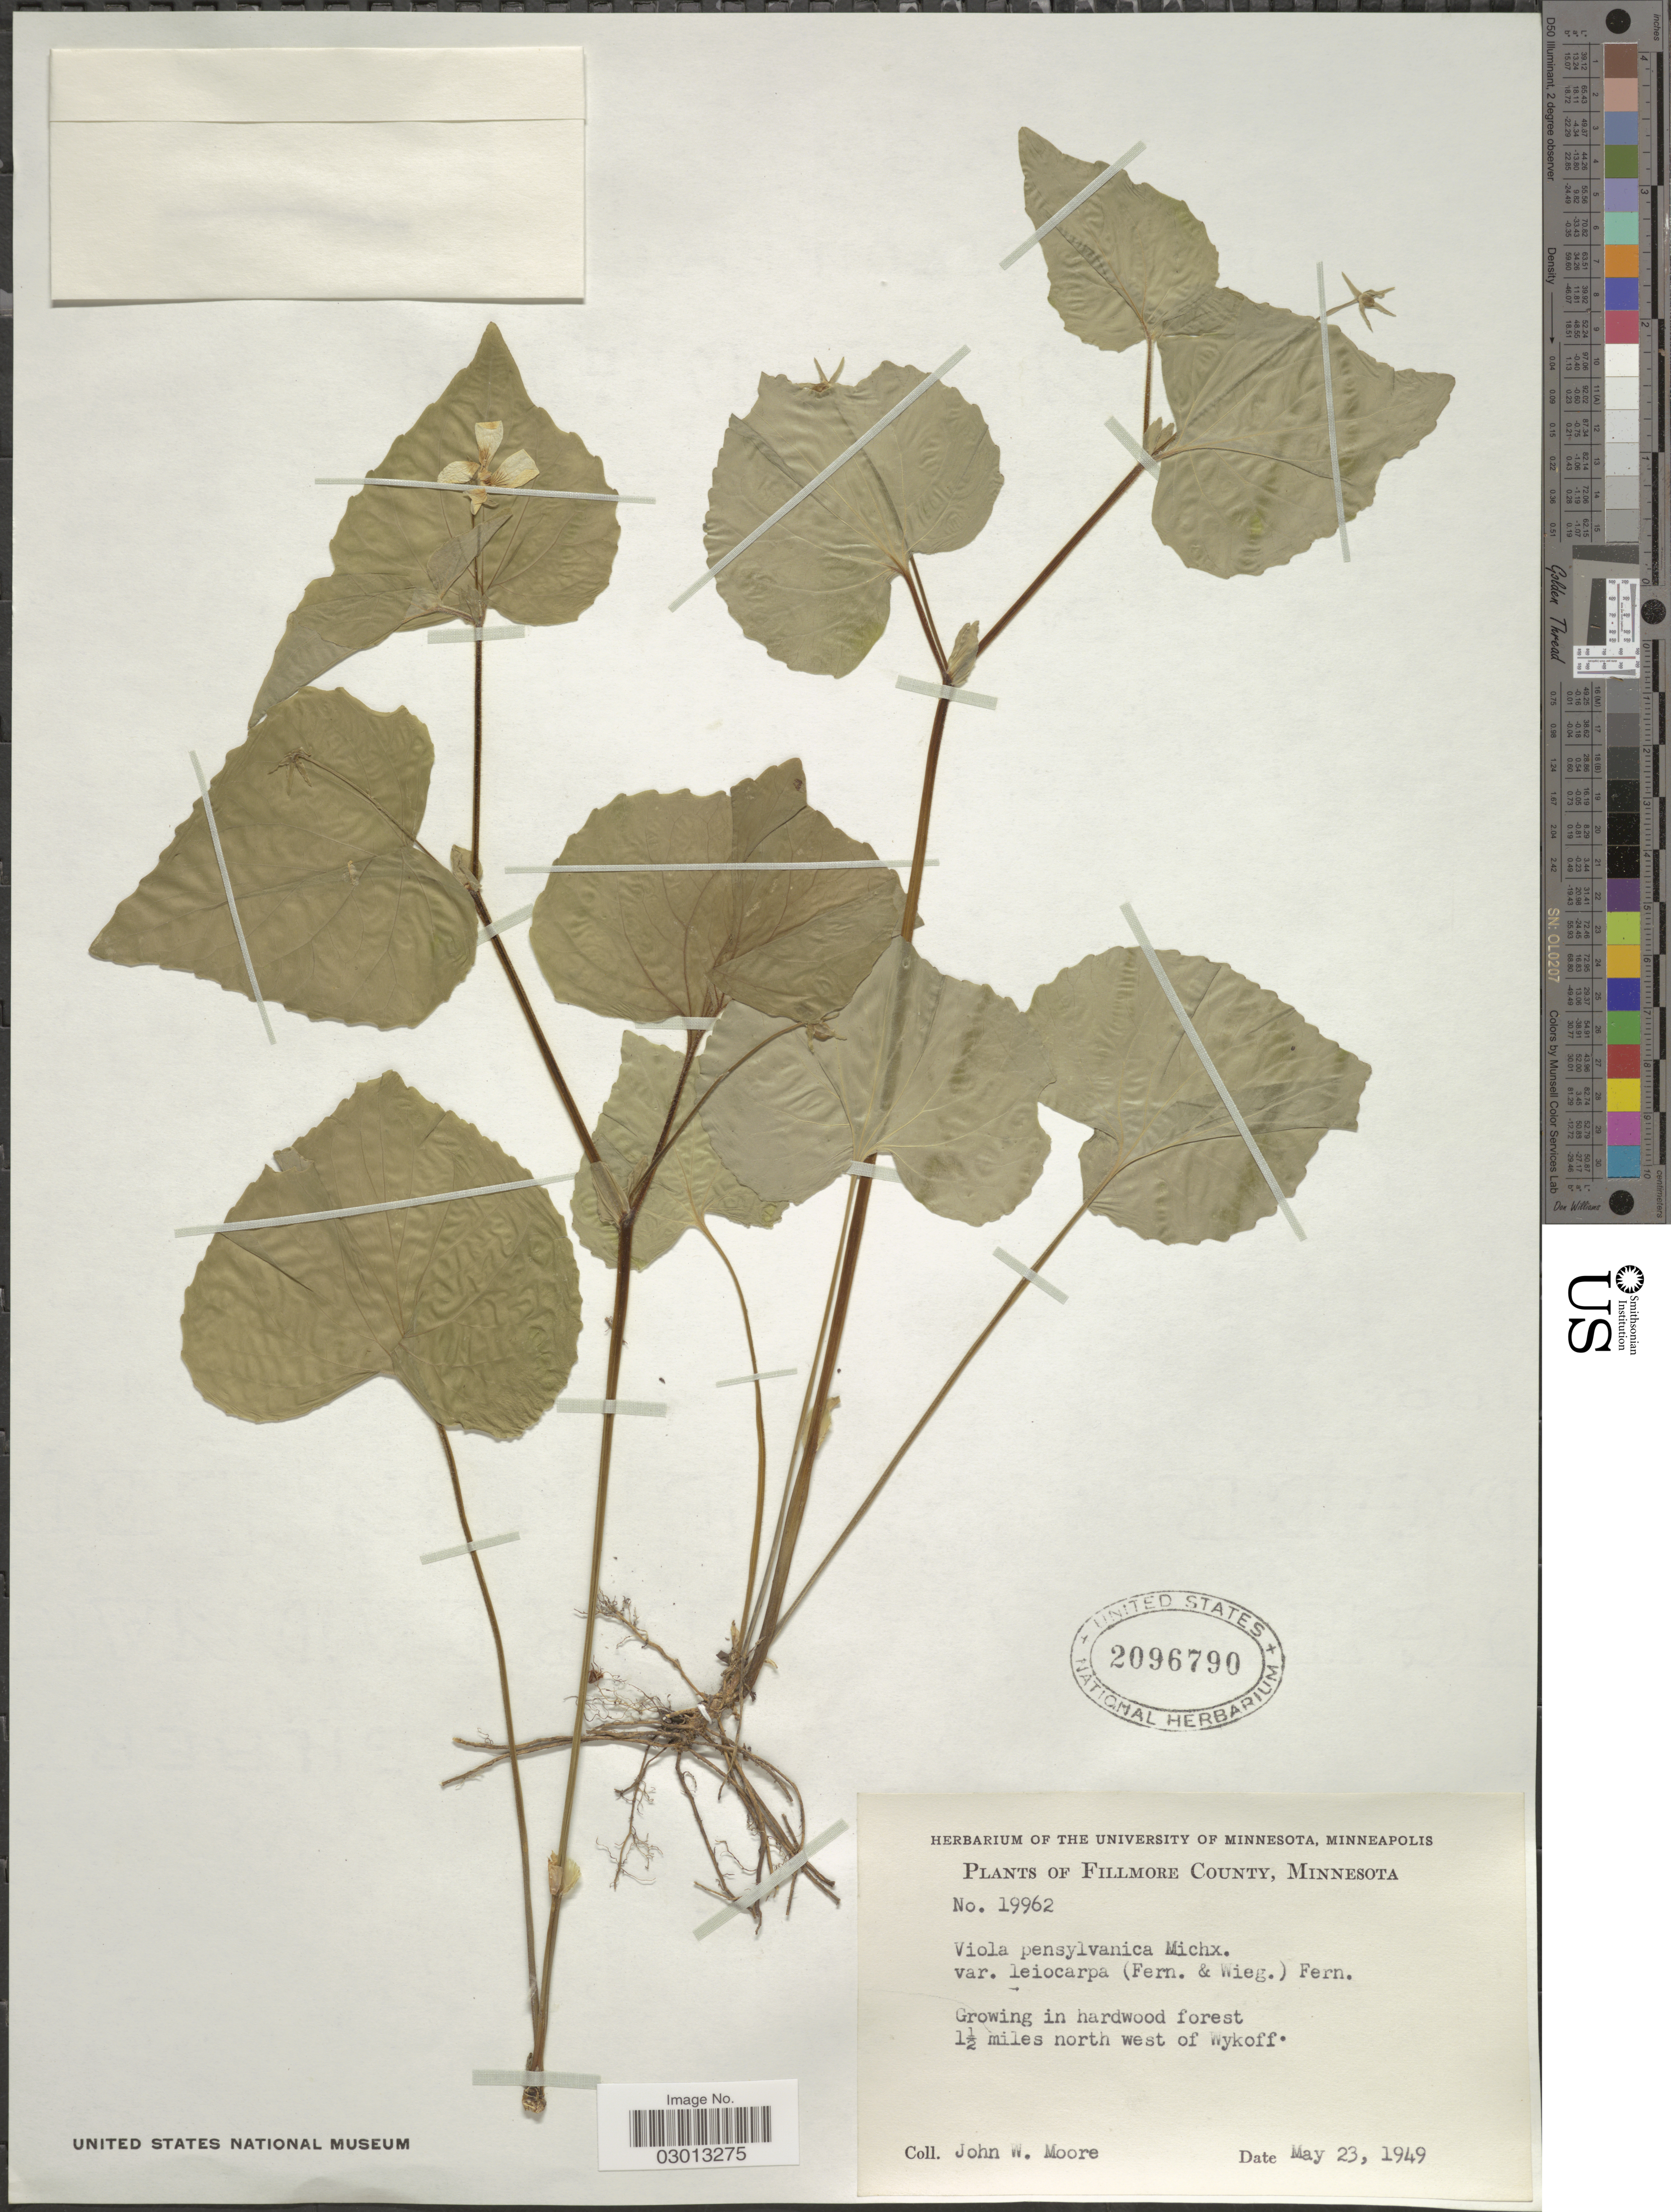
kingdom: Plantae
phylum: Tracheophyta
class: Magnoliopsida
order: Malpighiales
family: Violaceae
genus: Viola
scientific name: Viola pensylvanica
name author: Michx.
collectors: J. Moore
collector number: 19962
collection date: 1949-05-23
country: United States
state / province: Minnesota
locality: Fillmore County. 1½ miles north west of Wykoff.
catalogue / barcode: US 2096790